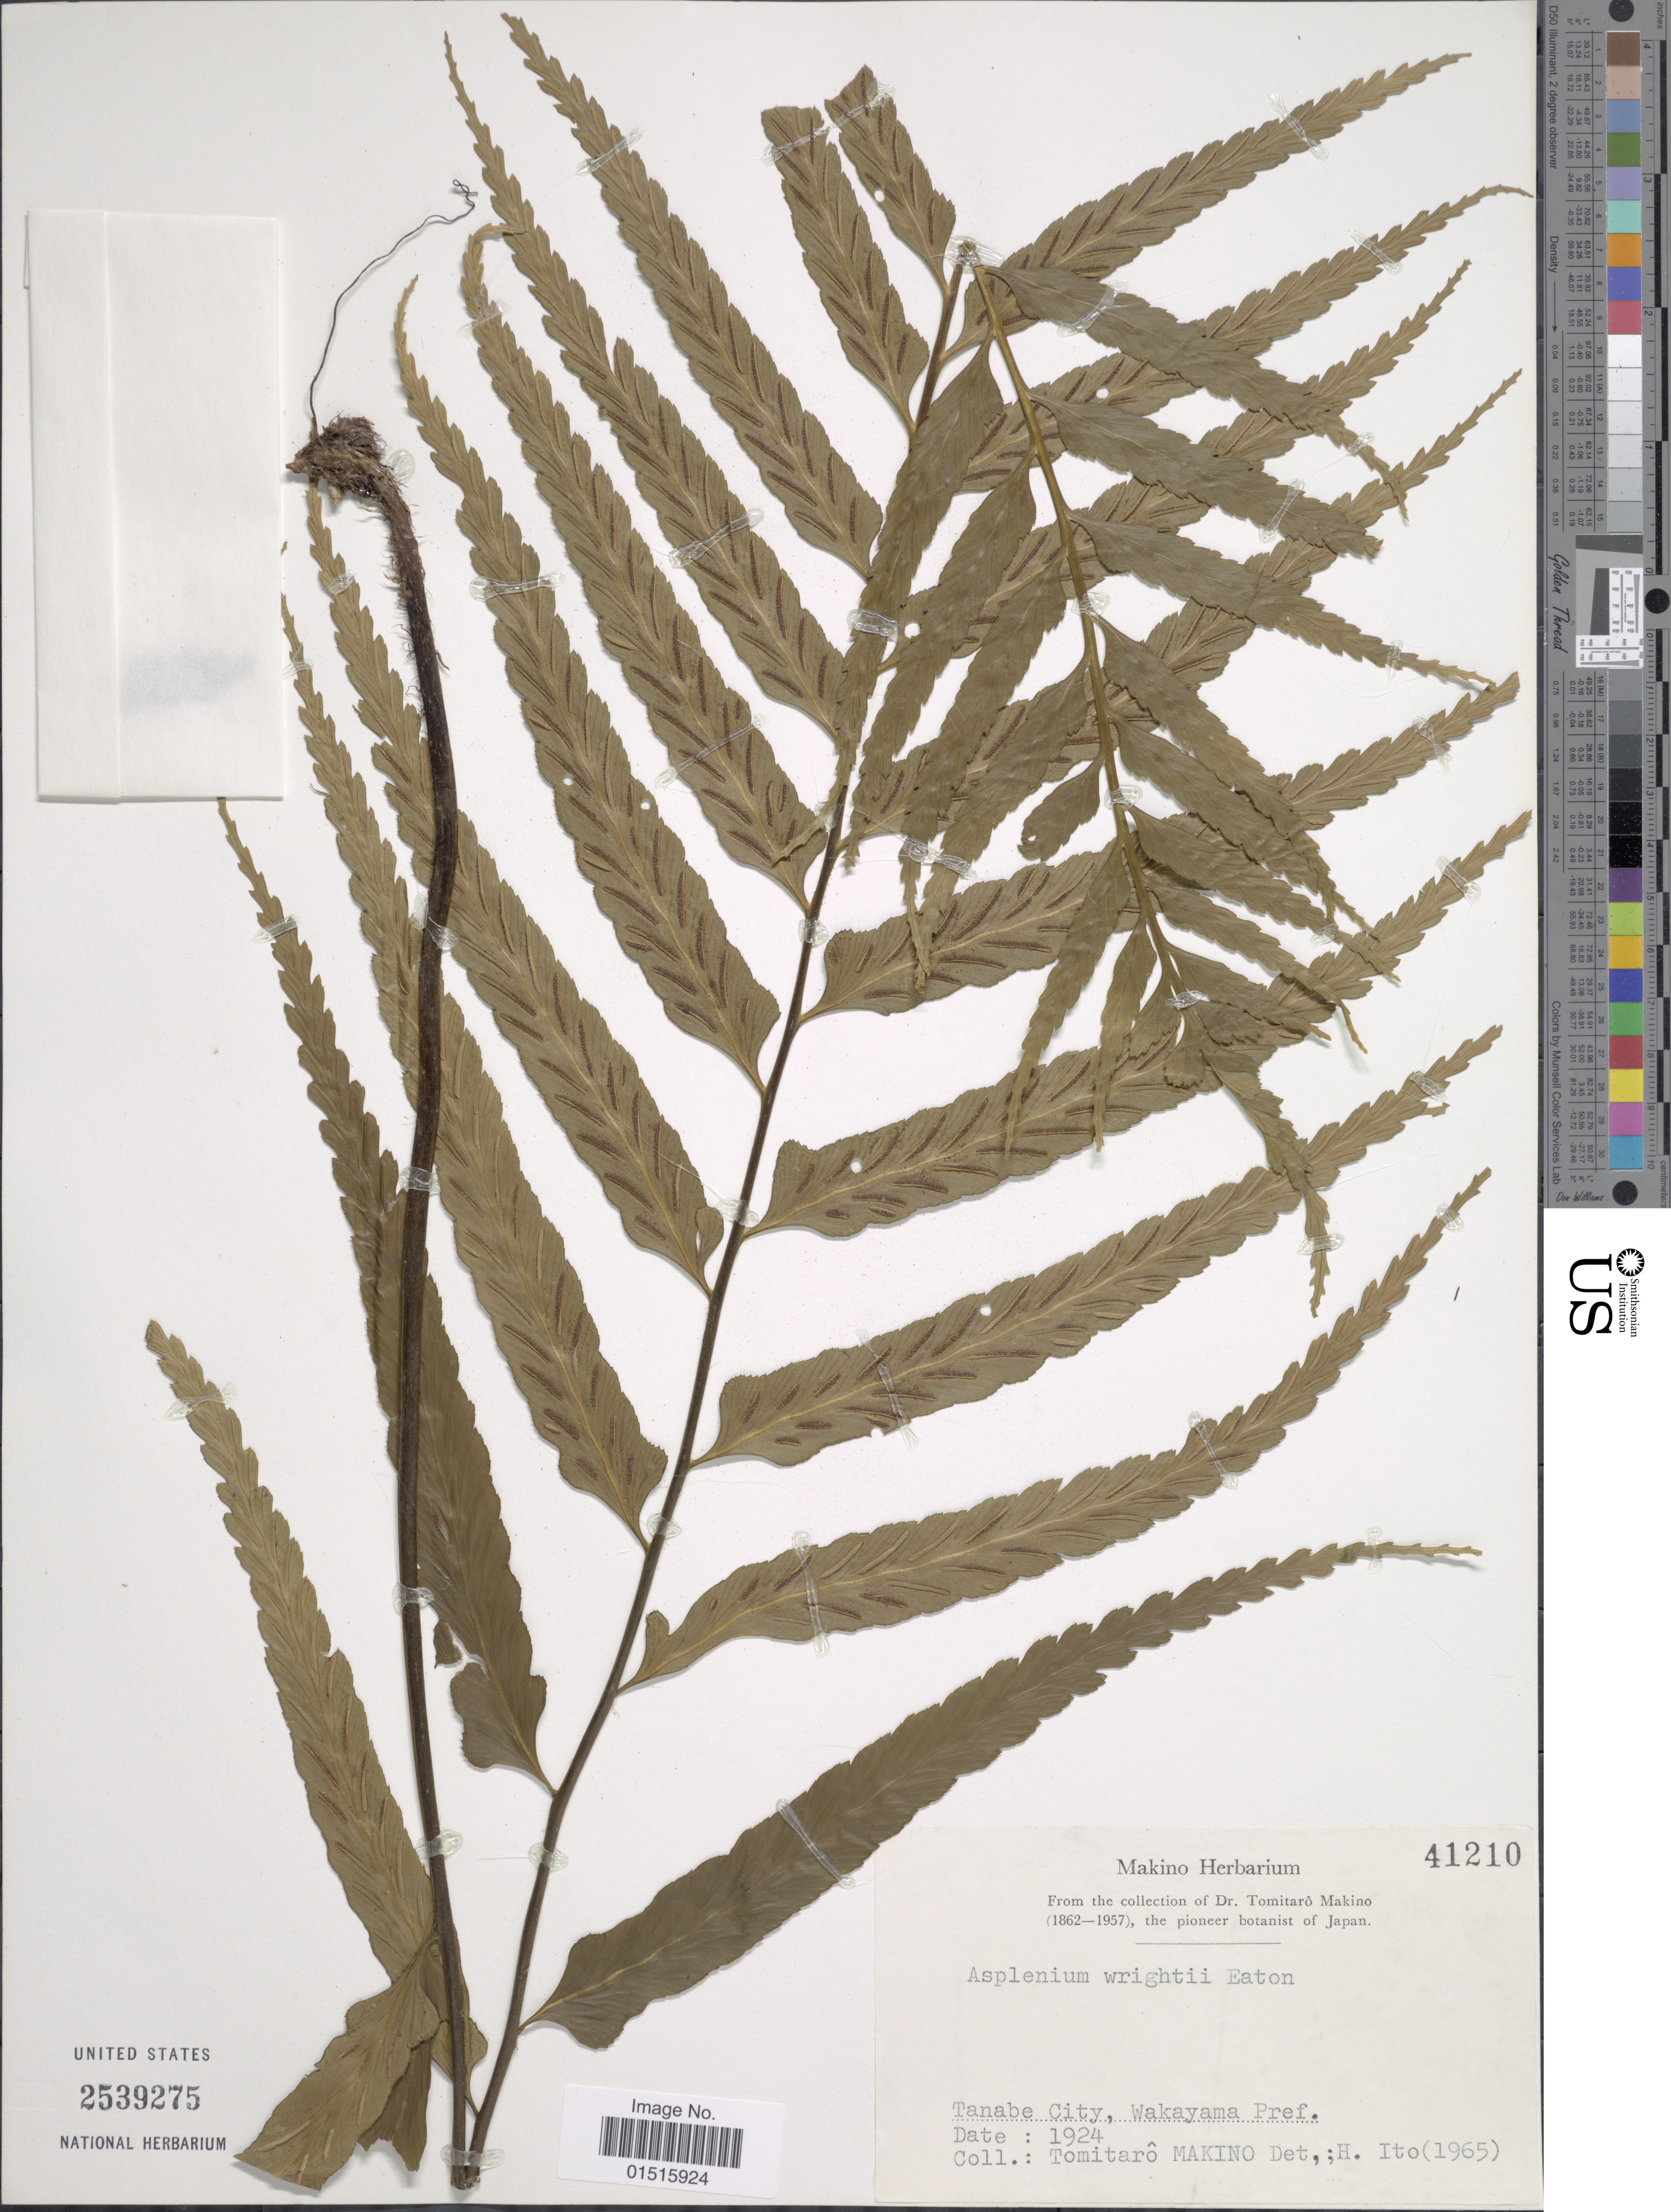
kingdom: Plantae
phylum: Tracheophyta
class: Polypodiopsida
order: Polypodiales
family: Aspleniaceae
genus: Asplenium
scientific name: Asplenium wrightii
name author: D.C. Eaton ex Hook.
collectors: T. Makino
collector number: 41210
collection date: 1924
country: Japan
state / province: Wakayama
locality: Tanabe City, Wakayama Pref.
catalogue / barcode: US 2539275